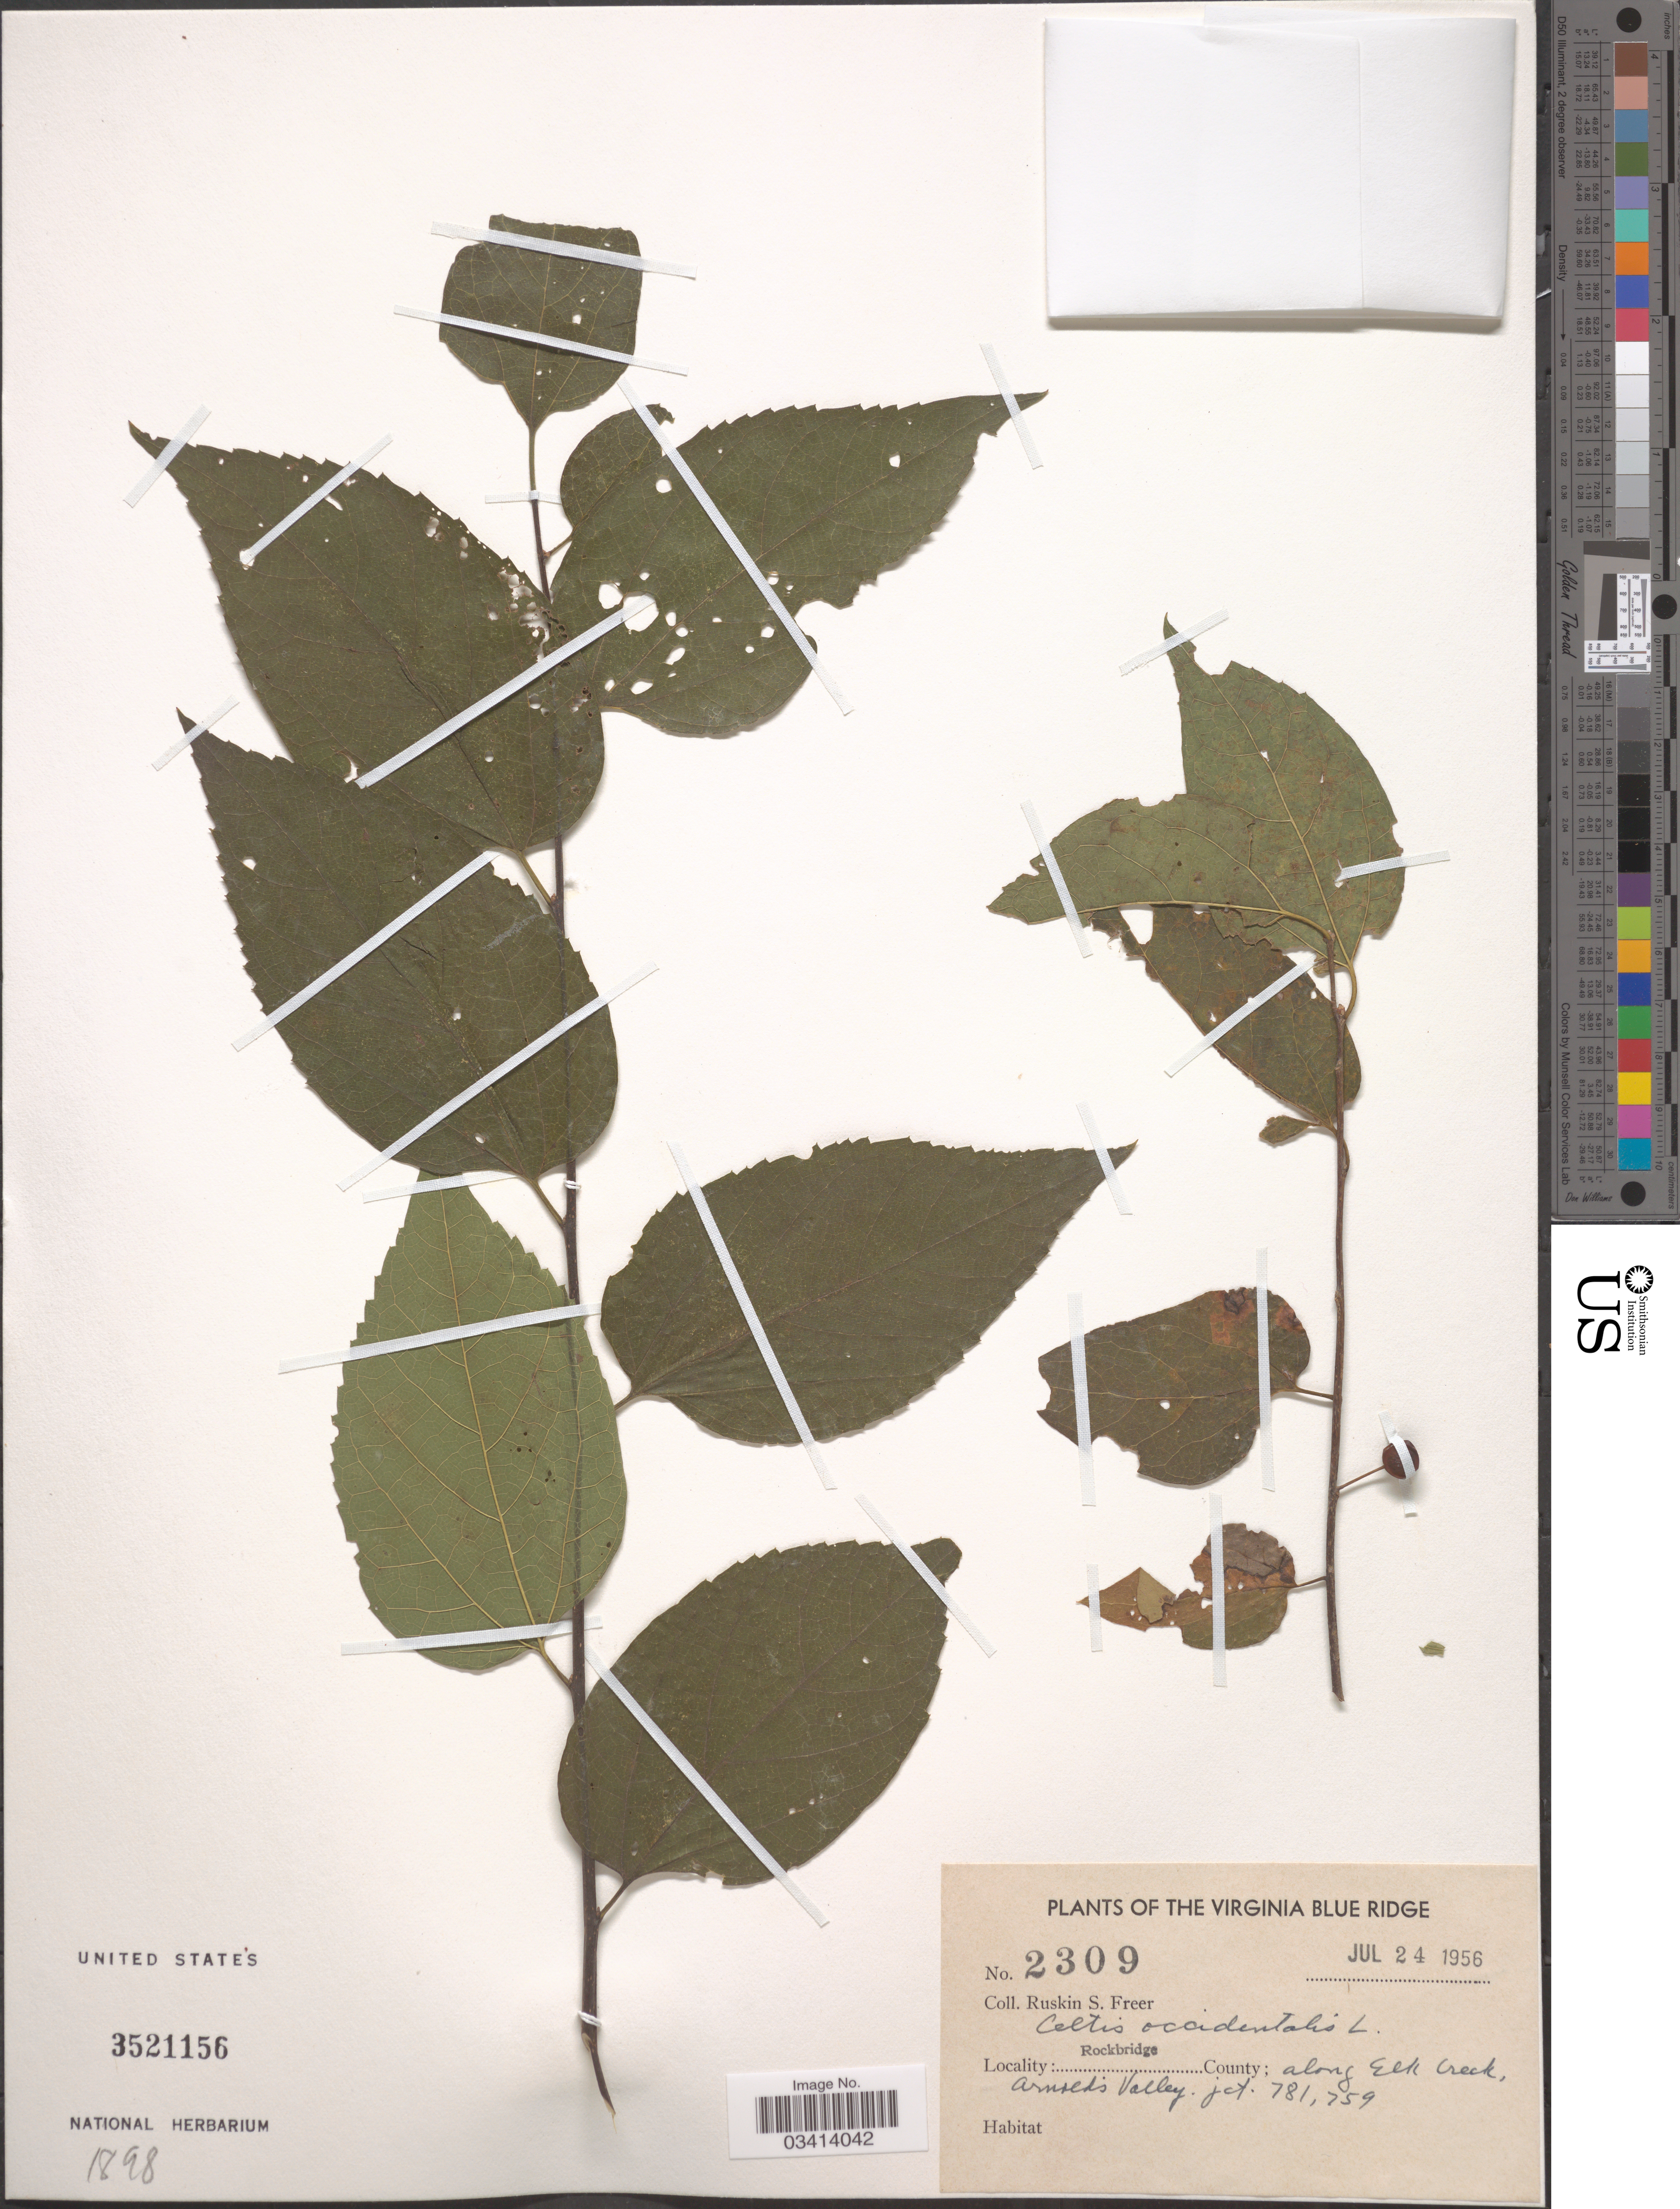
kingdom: Plantae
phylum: Tracheophyta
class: Magnoliopsida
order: Rosales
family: Cannabaceae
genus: Celtis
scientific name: Celtis occidentalis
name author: L.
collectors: R. Freer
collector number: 2309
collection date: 1956-07-24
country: United States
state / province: Virginia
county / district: Rockbridge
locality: The Virginia Blue Ridge. Rockbridge County: along Elk Creek, Arnold's Valley jct.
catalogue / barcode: US 3521156